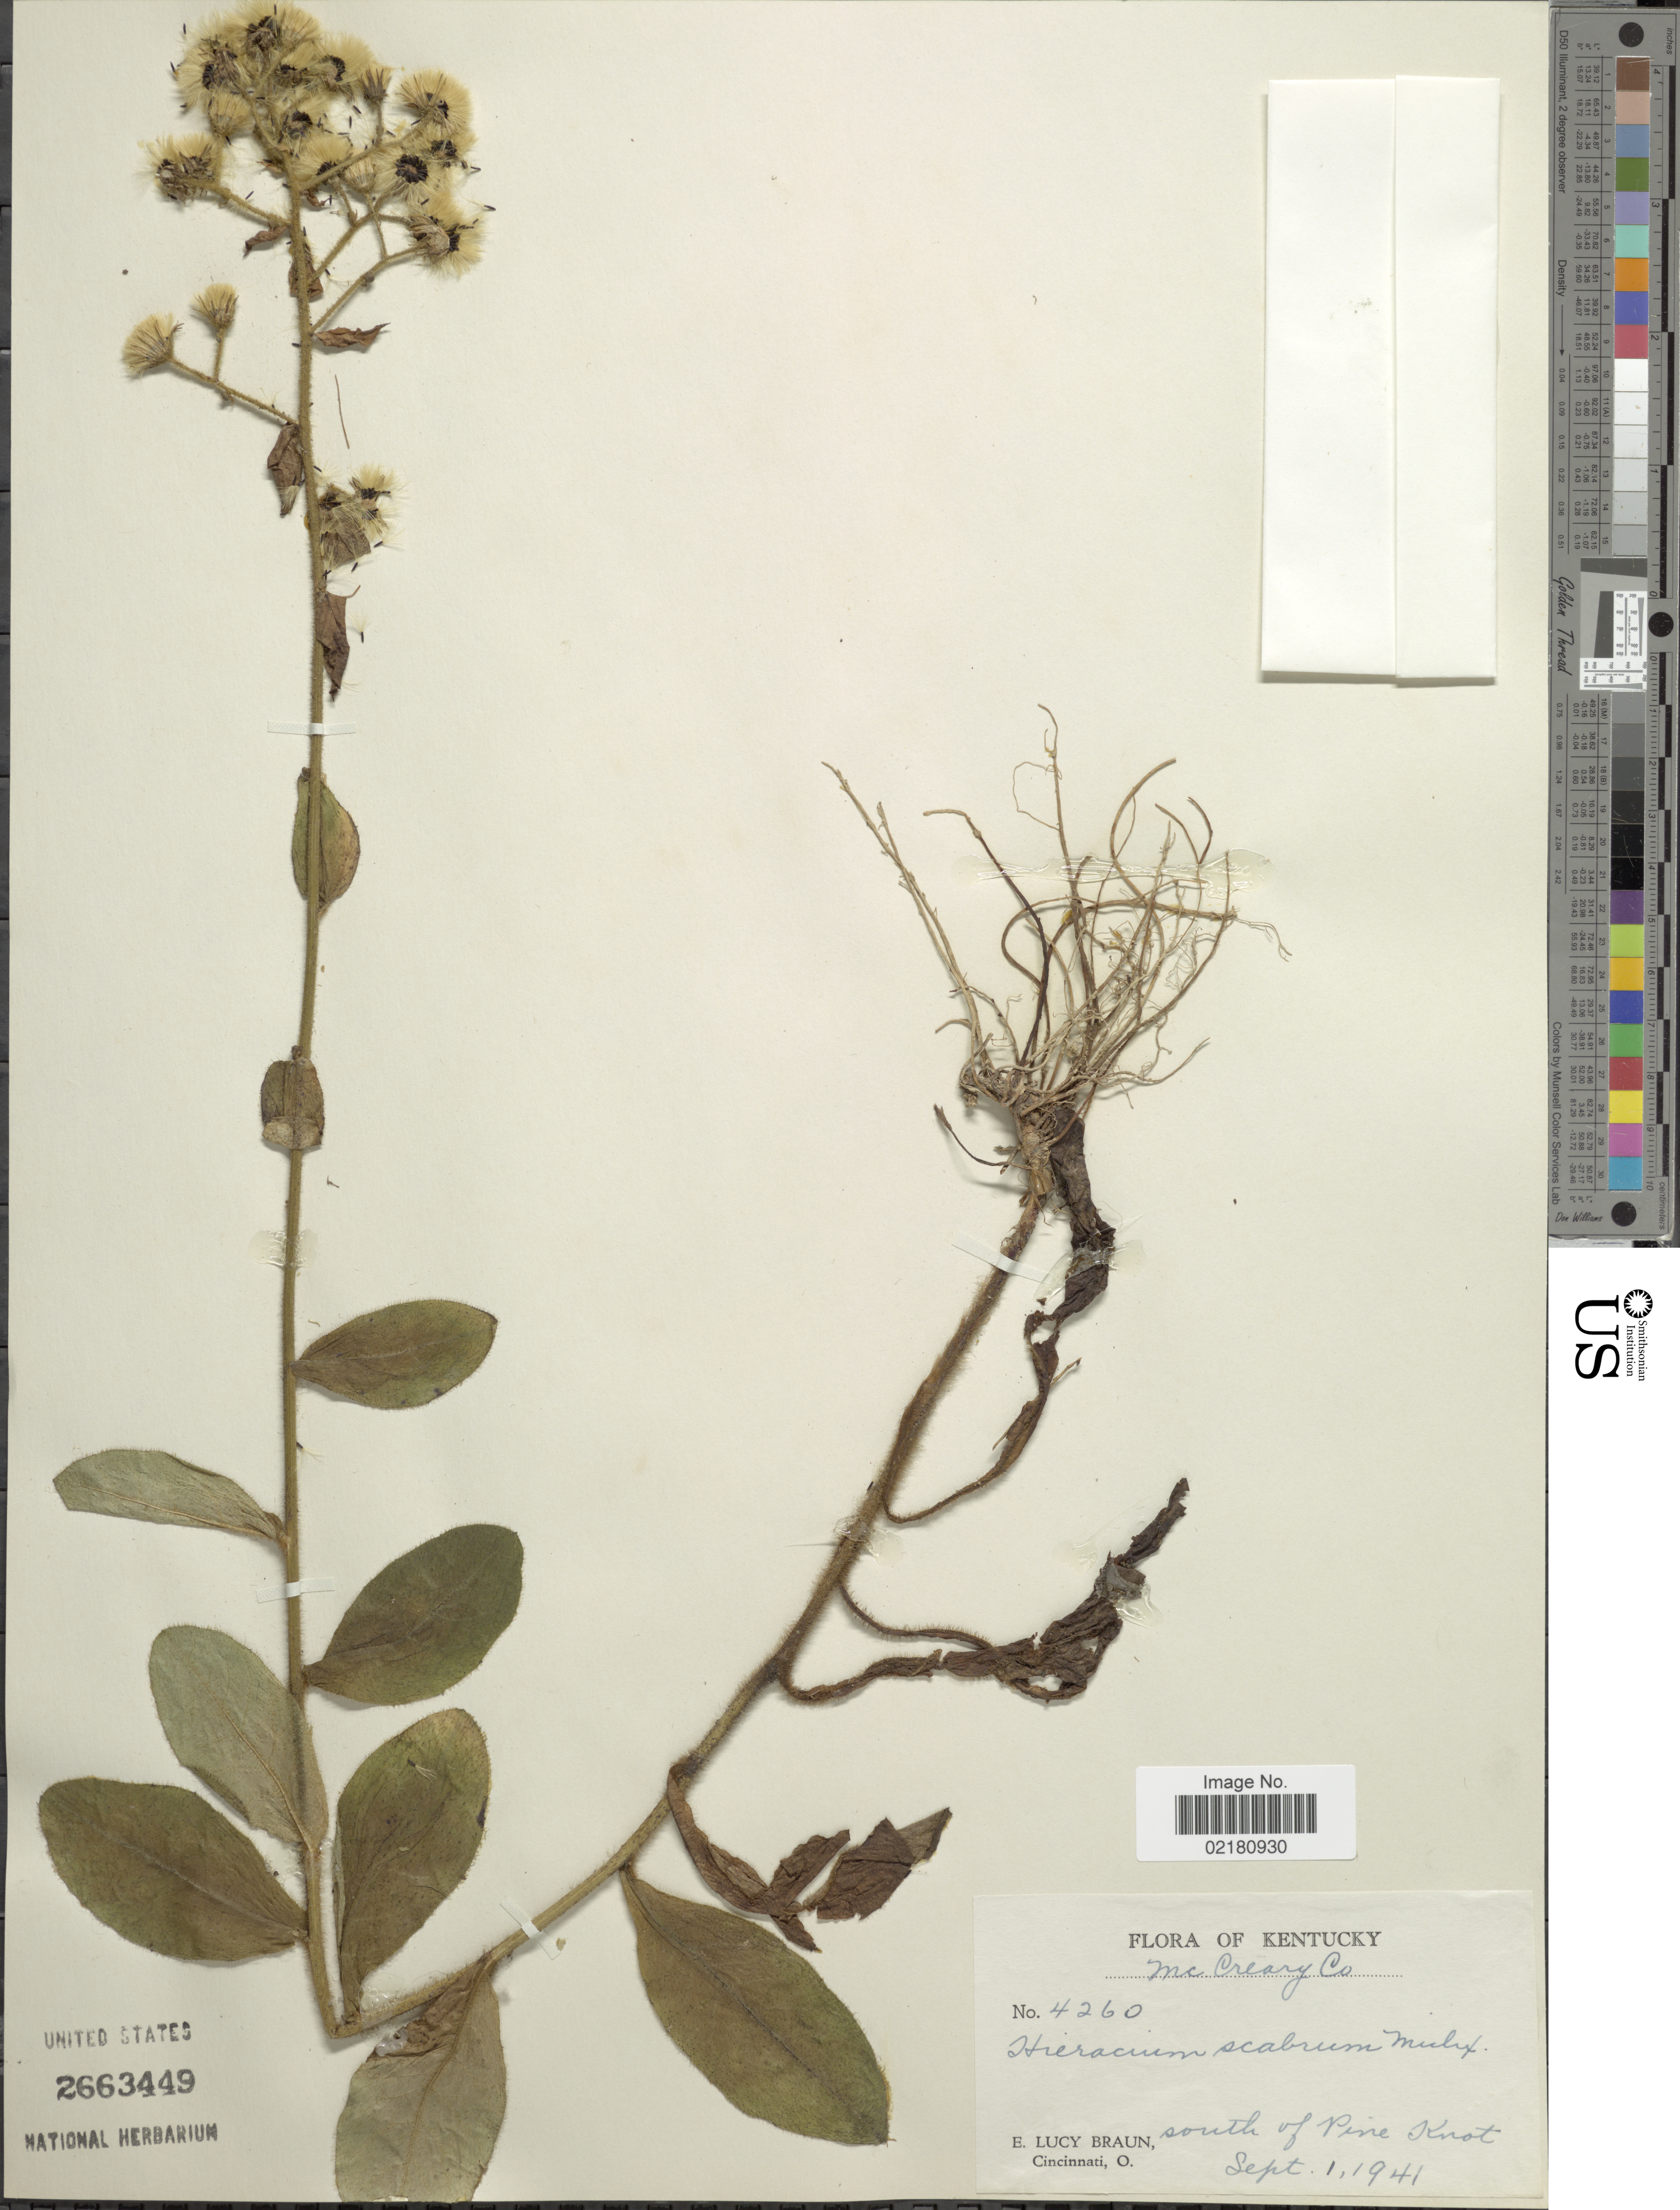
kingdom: Plantae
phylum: Tracheophyta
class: Magnoliopsida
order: Asterales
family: Asteraceae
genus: Pilosella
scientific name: Pilosella verruculata subsp. verruculata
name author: (Link) Soják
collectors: E. L. Braun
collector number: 4260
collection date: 1941-09-01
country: United States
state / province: Kentucky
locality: South of Pine Knot. Mc Creary Co.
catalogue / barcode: US 2663449